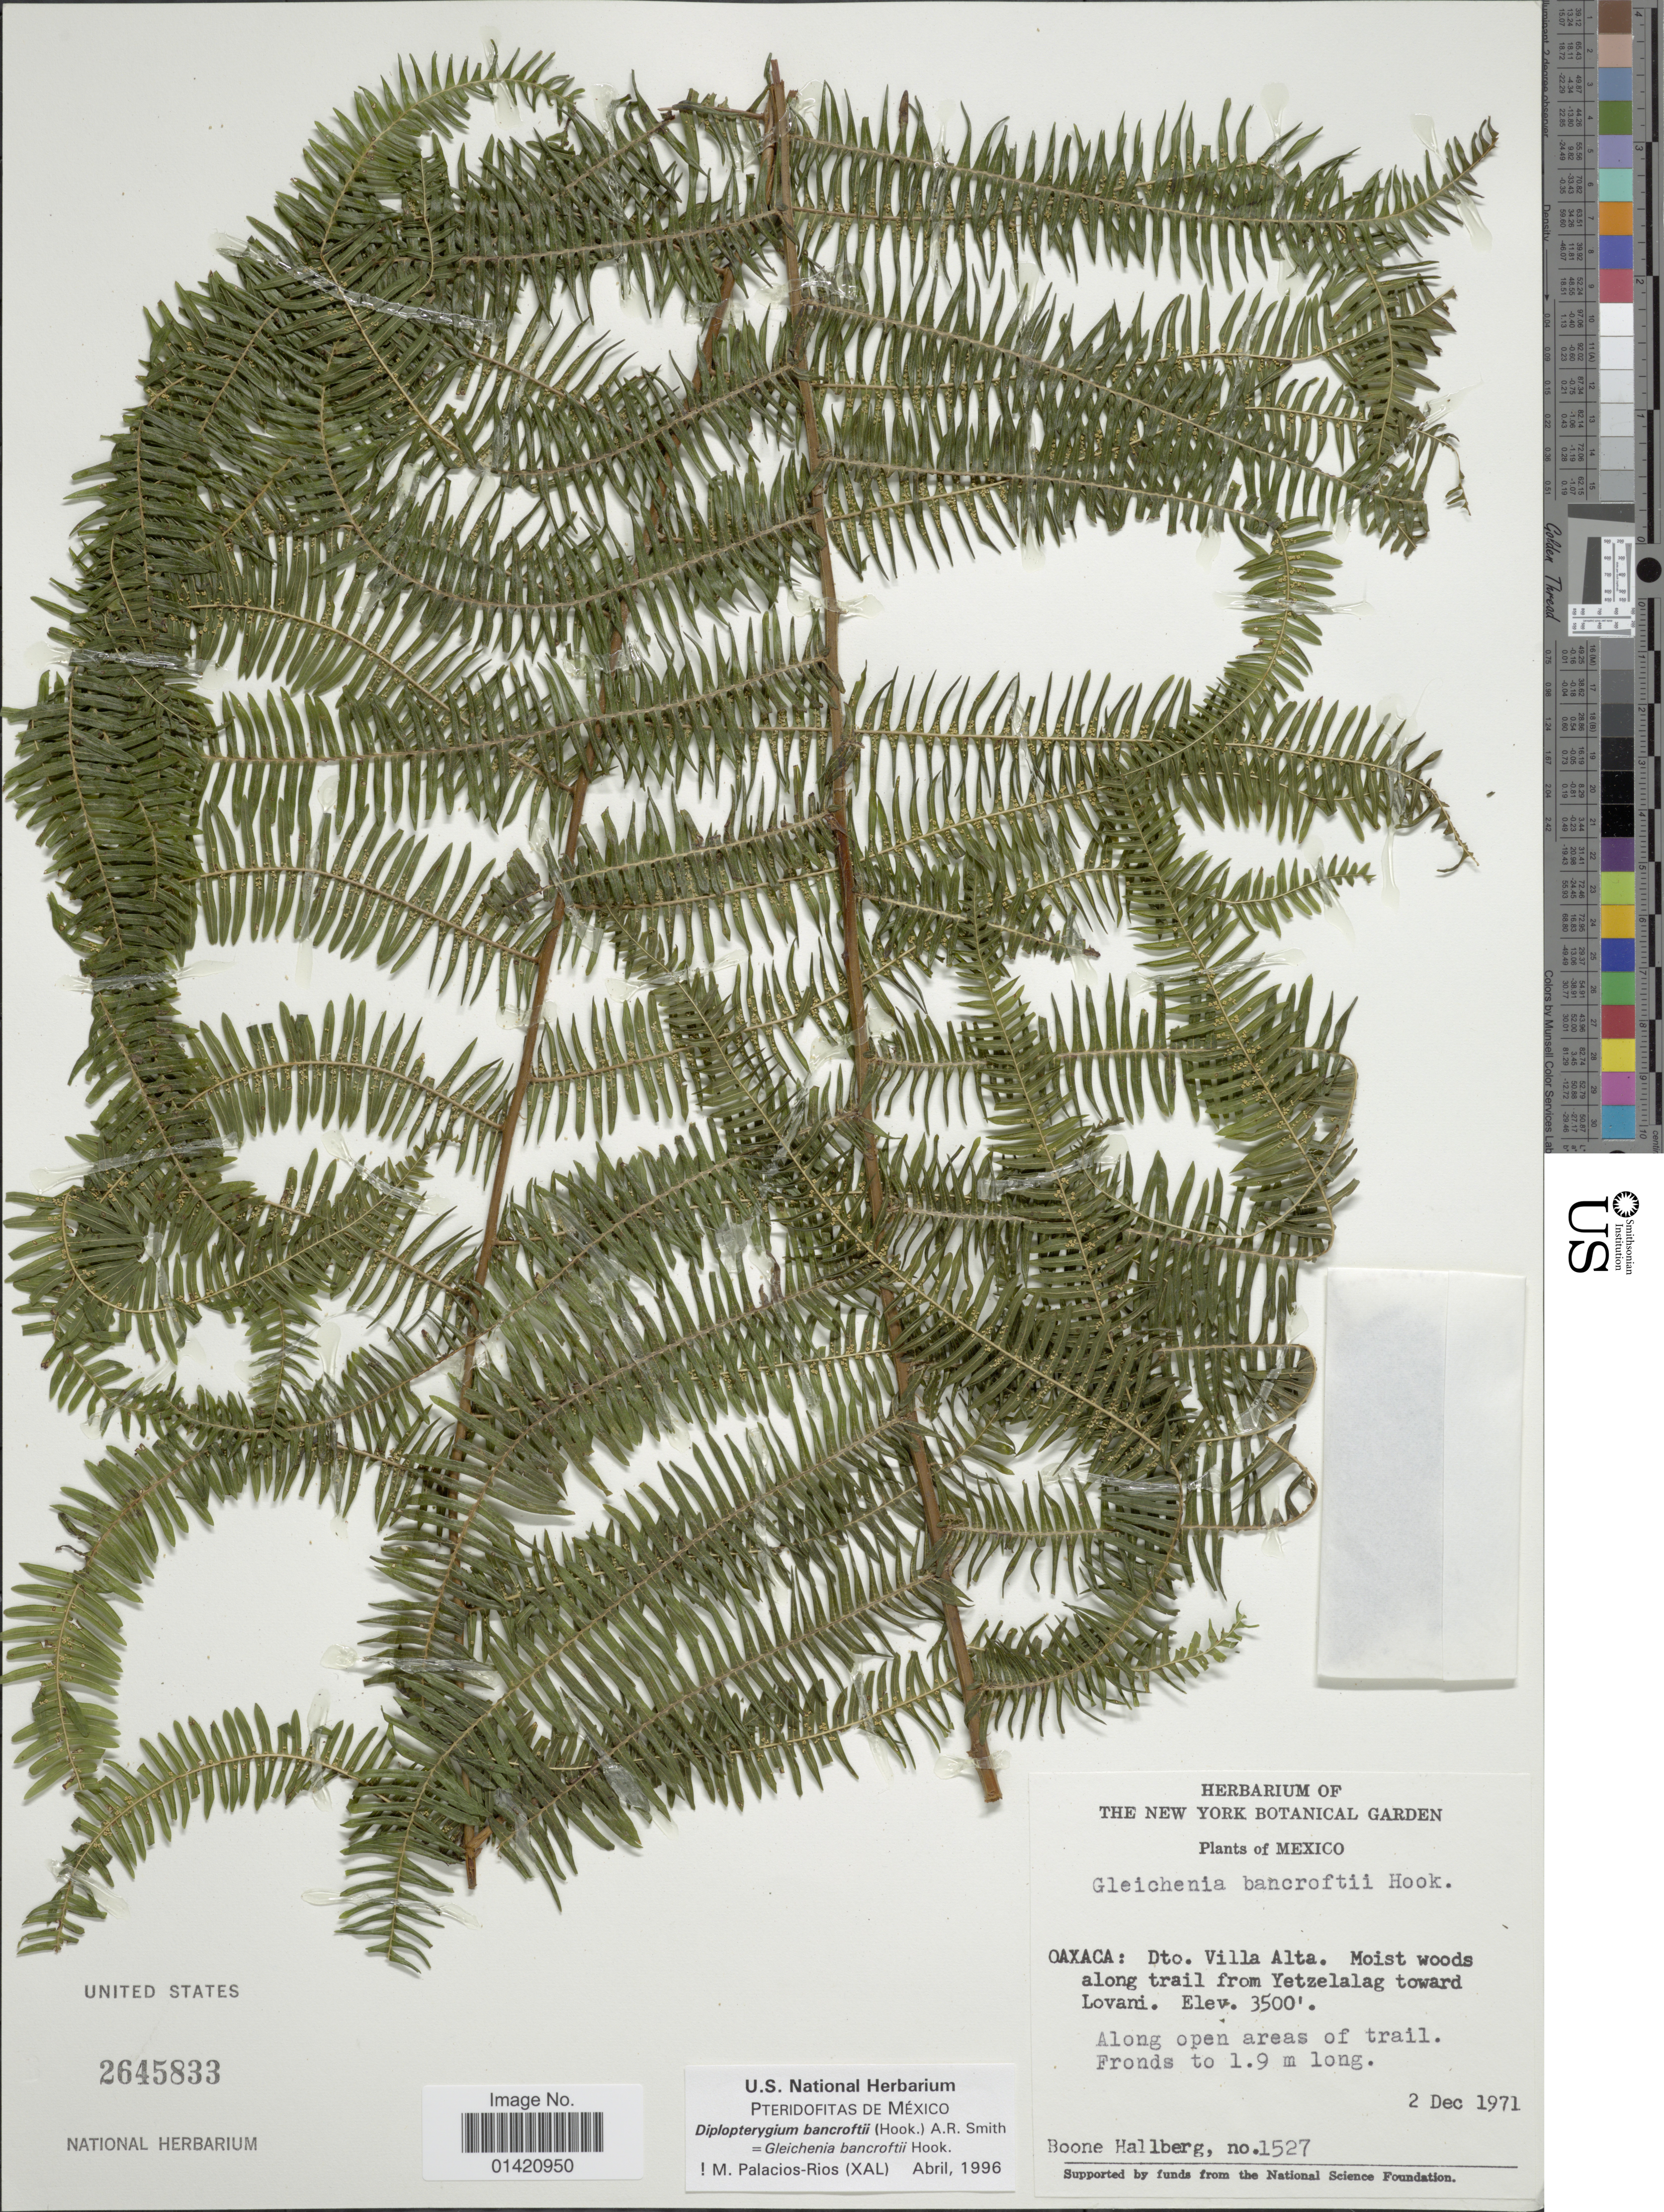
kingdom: Plantae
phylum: Tracheophyta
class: Polypodiopsida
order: Gleicheniales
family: Gleicheniaceae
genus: Diplopterygium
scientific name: Diplopterygium bancroftii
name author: (Hook.) A.R. Sm.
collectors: B. Hallberg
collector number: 1527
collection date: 1971-12-02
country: Mexico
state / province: Oaxaca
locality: Dto Villa Alta. Moist woods along trail from Yetzelalag toward Lovani, Along open areas of trail Fronds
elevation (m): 1067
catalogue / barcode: US 2645833